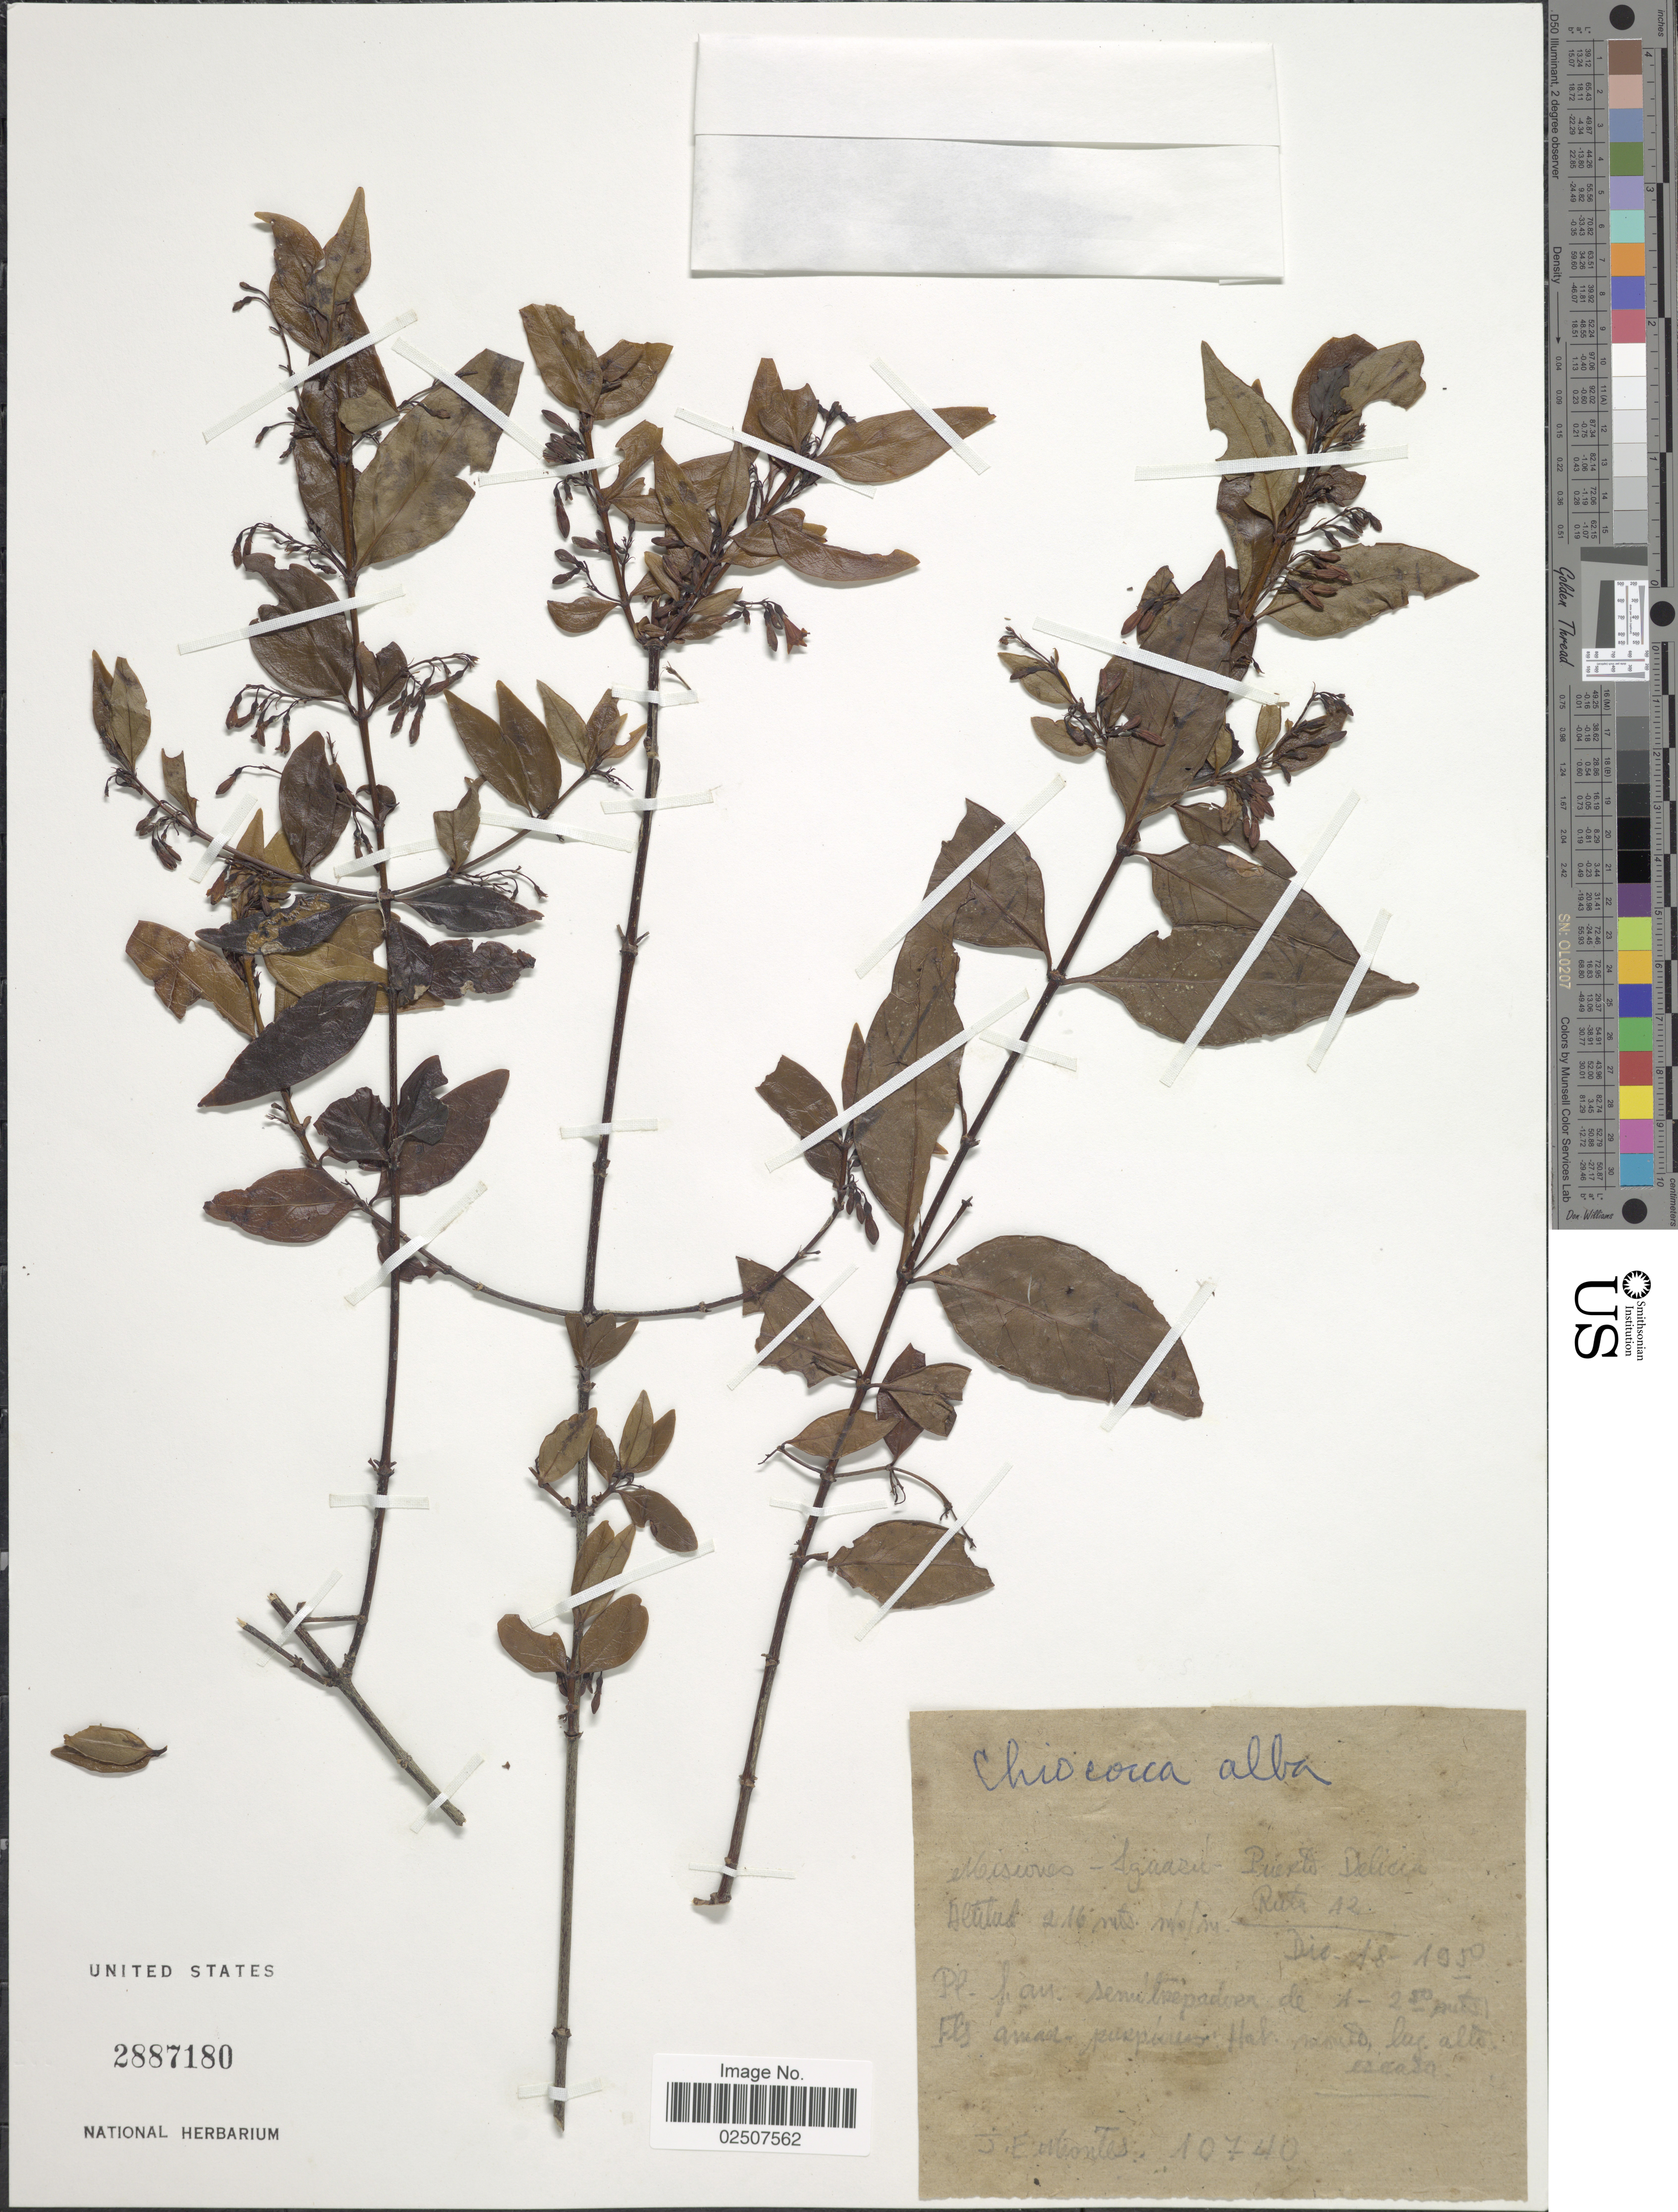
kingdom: Plantae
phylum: Tracheophyta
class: Magnoliopsida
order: Gentianales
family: Rubiaceae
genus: Chiococca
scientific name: Chiococca alba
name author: (L.) Hitchc.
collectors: J. E. Montes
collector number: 10740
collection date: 1950-12-18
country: Argentina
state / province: Misiones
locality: Misiones - Igaazu - Puerto Delicia, Ruta 42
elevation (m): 216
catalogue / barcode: US 2887180